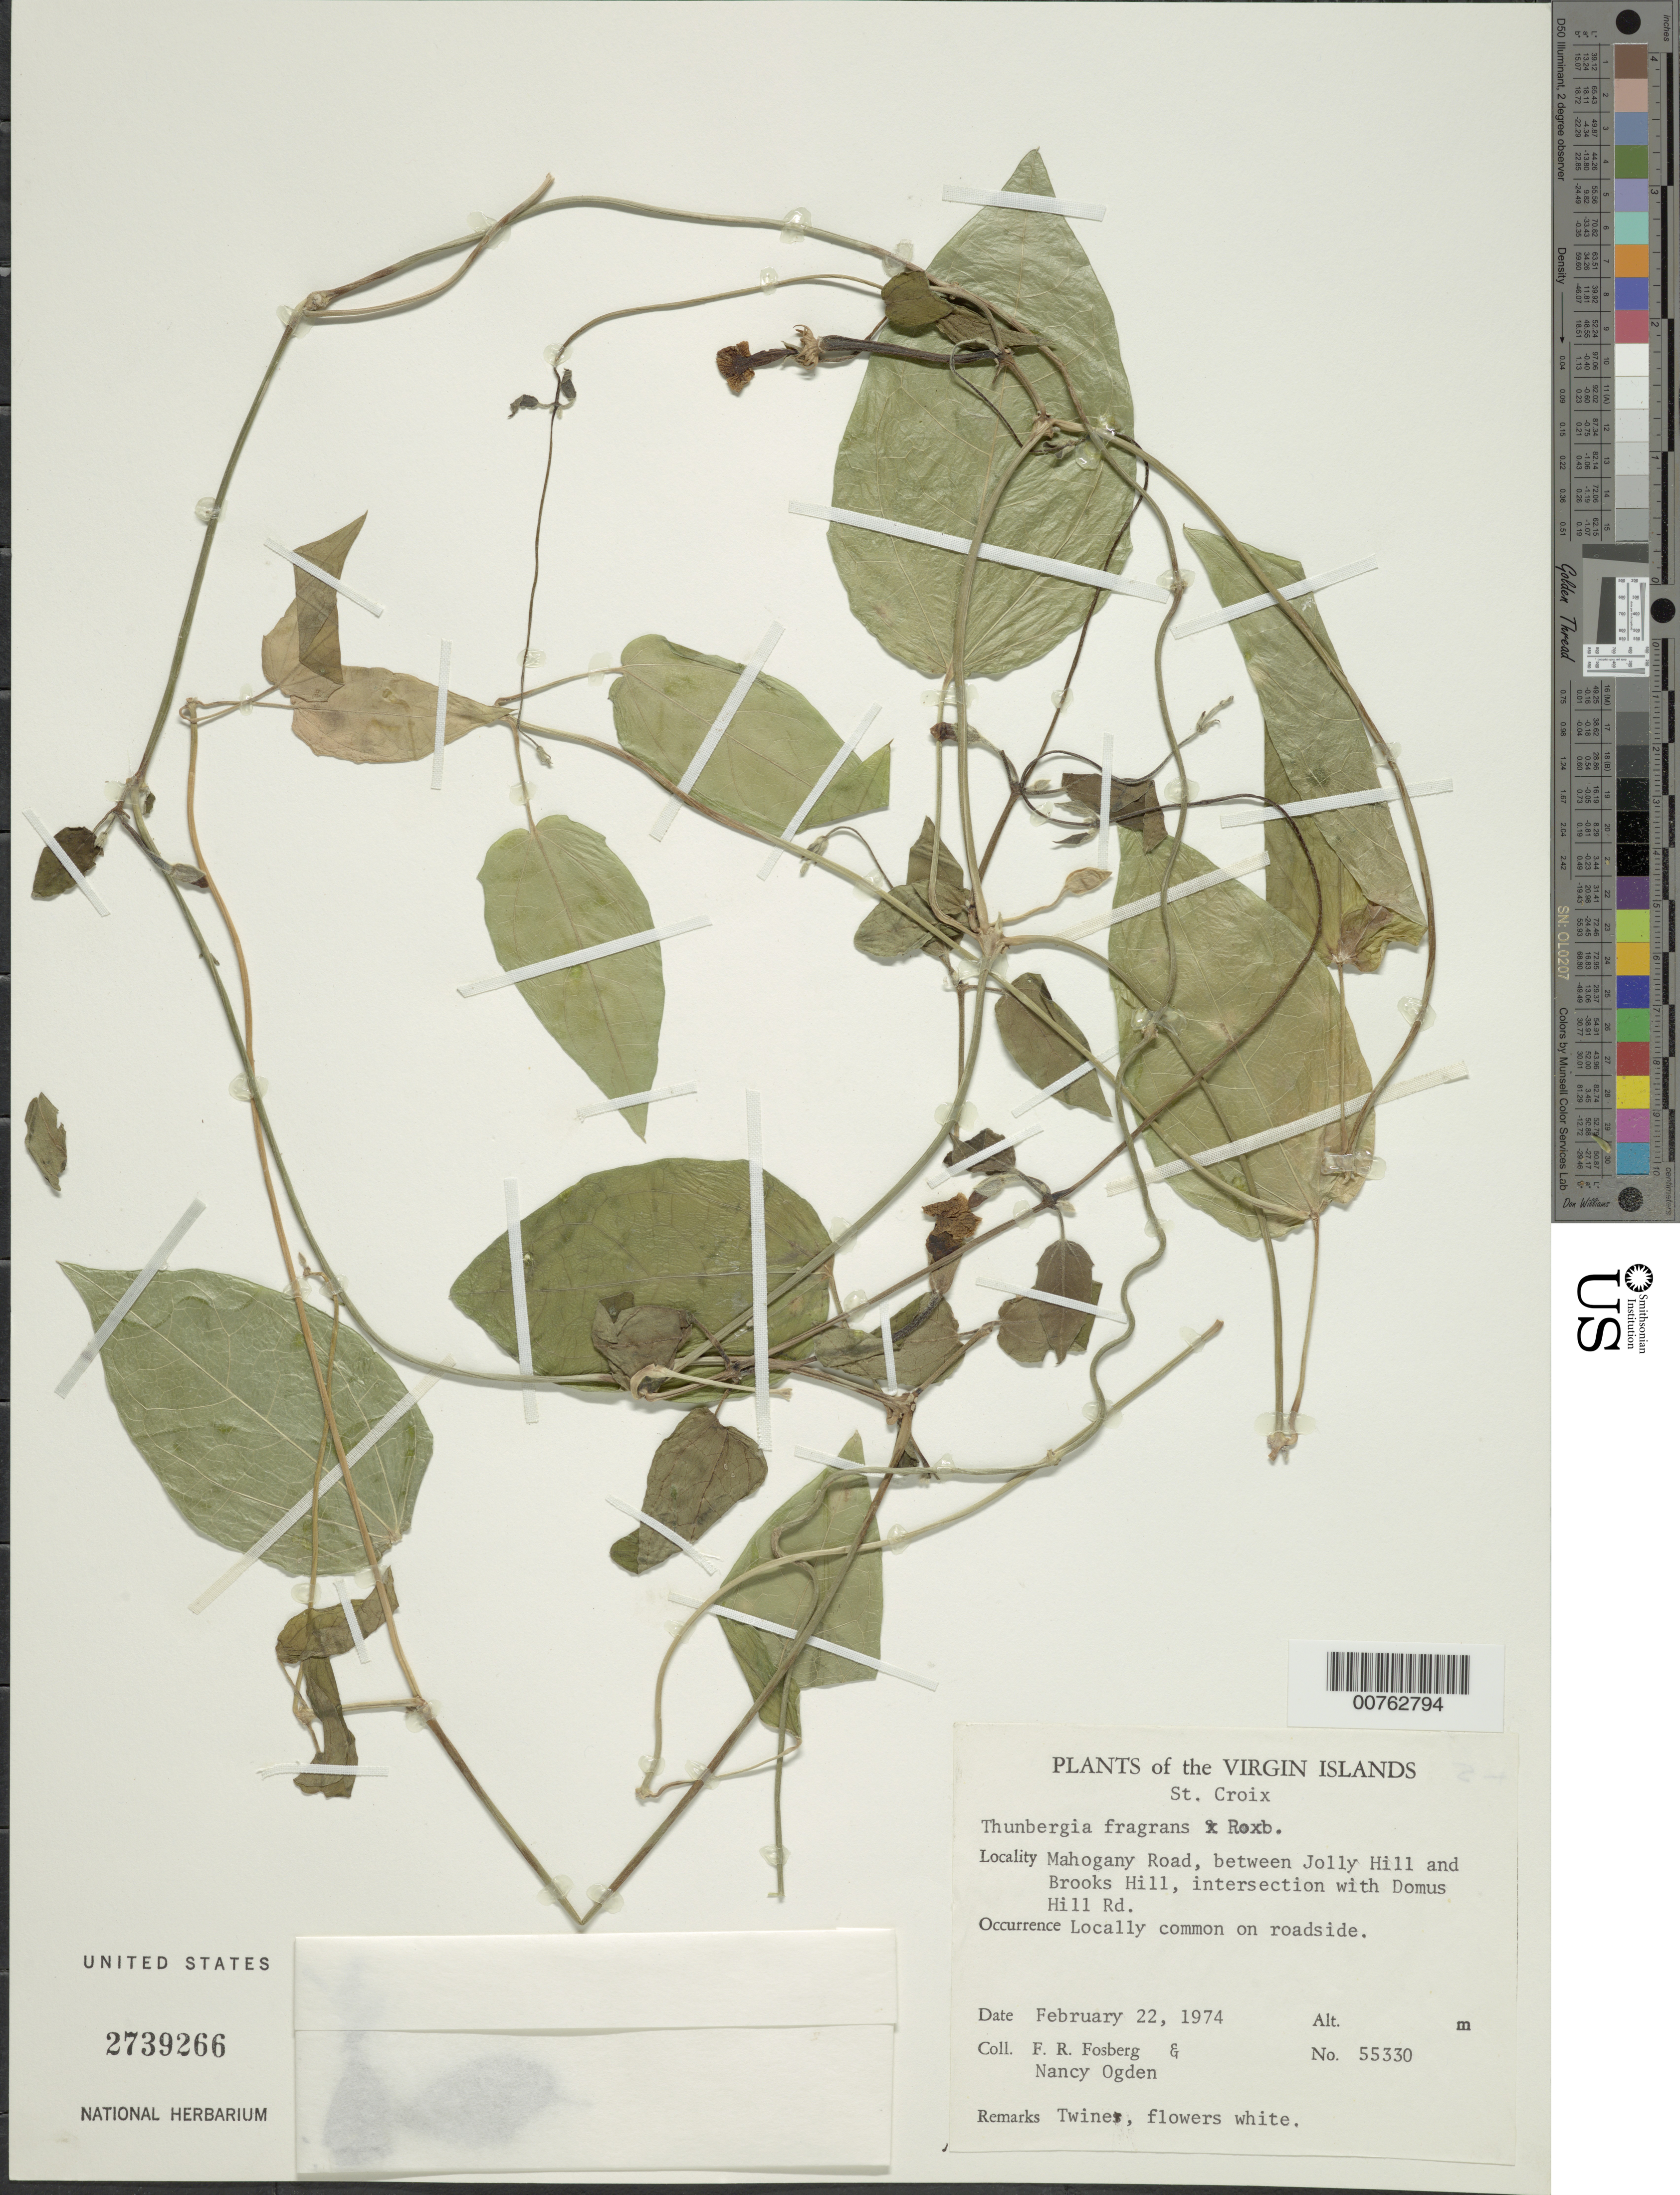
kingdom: Plantae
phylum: Tracheophyta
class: Magnoliopsida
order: Lamiales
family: Acanthaceae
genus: Thunbergia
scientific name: Thunbergia fragrans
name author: Roxb.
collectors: F. R. Fosberg & N. Ogden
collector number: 55330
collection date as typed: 22 Feb 1974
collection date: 1974-02-22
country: U.S. Virgin Islands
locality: Mahogany Road, between Jolly Hill and Brooks Hill, intersection with Domus Hill Rd.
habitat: Locally common on roadside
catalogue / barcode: US 2739266